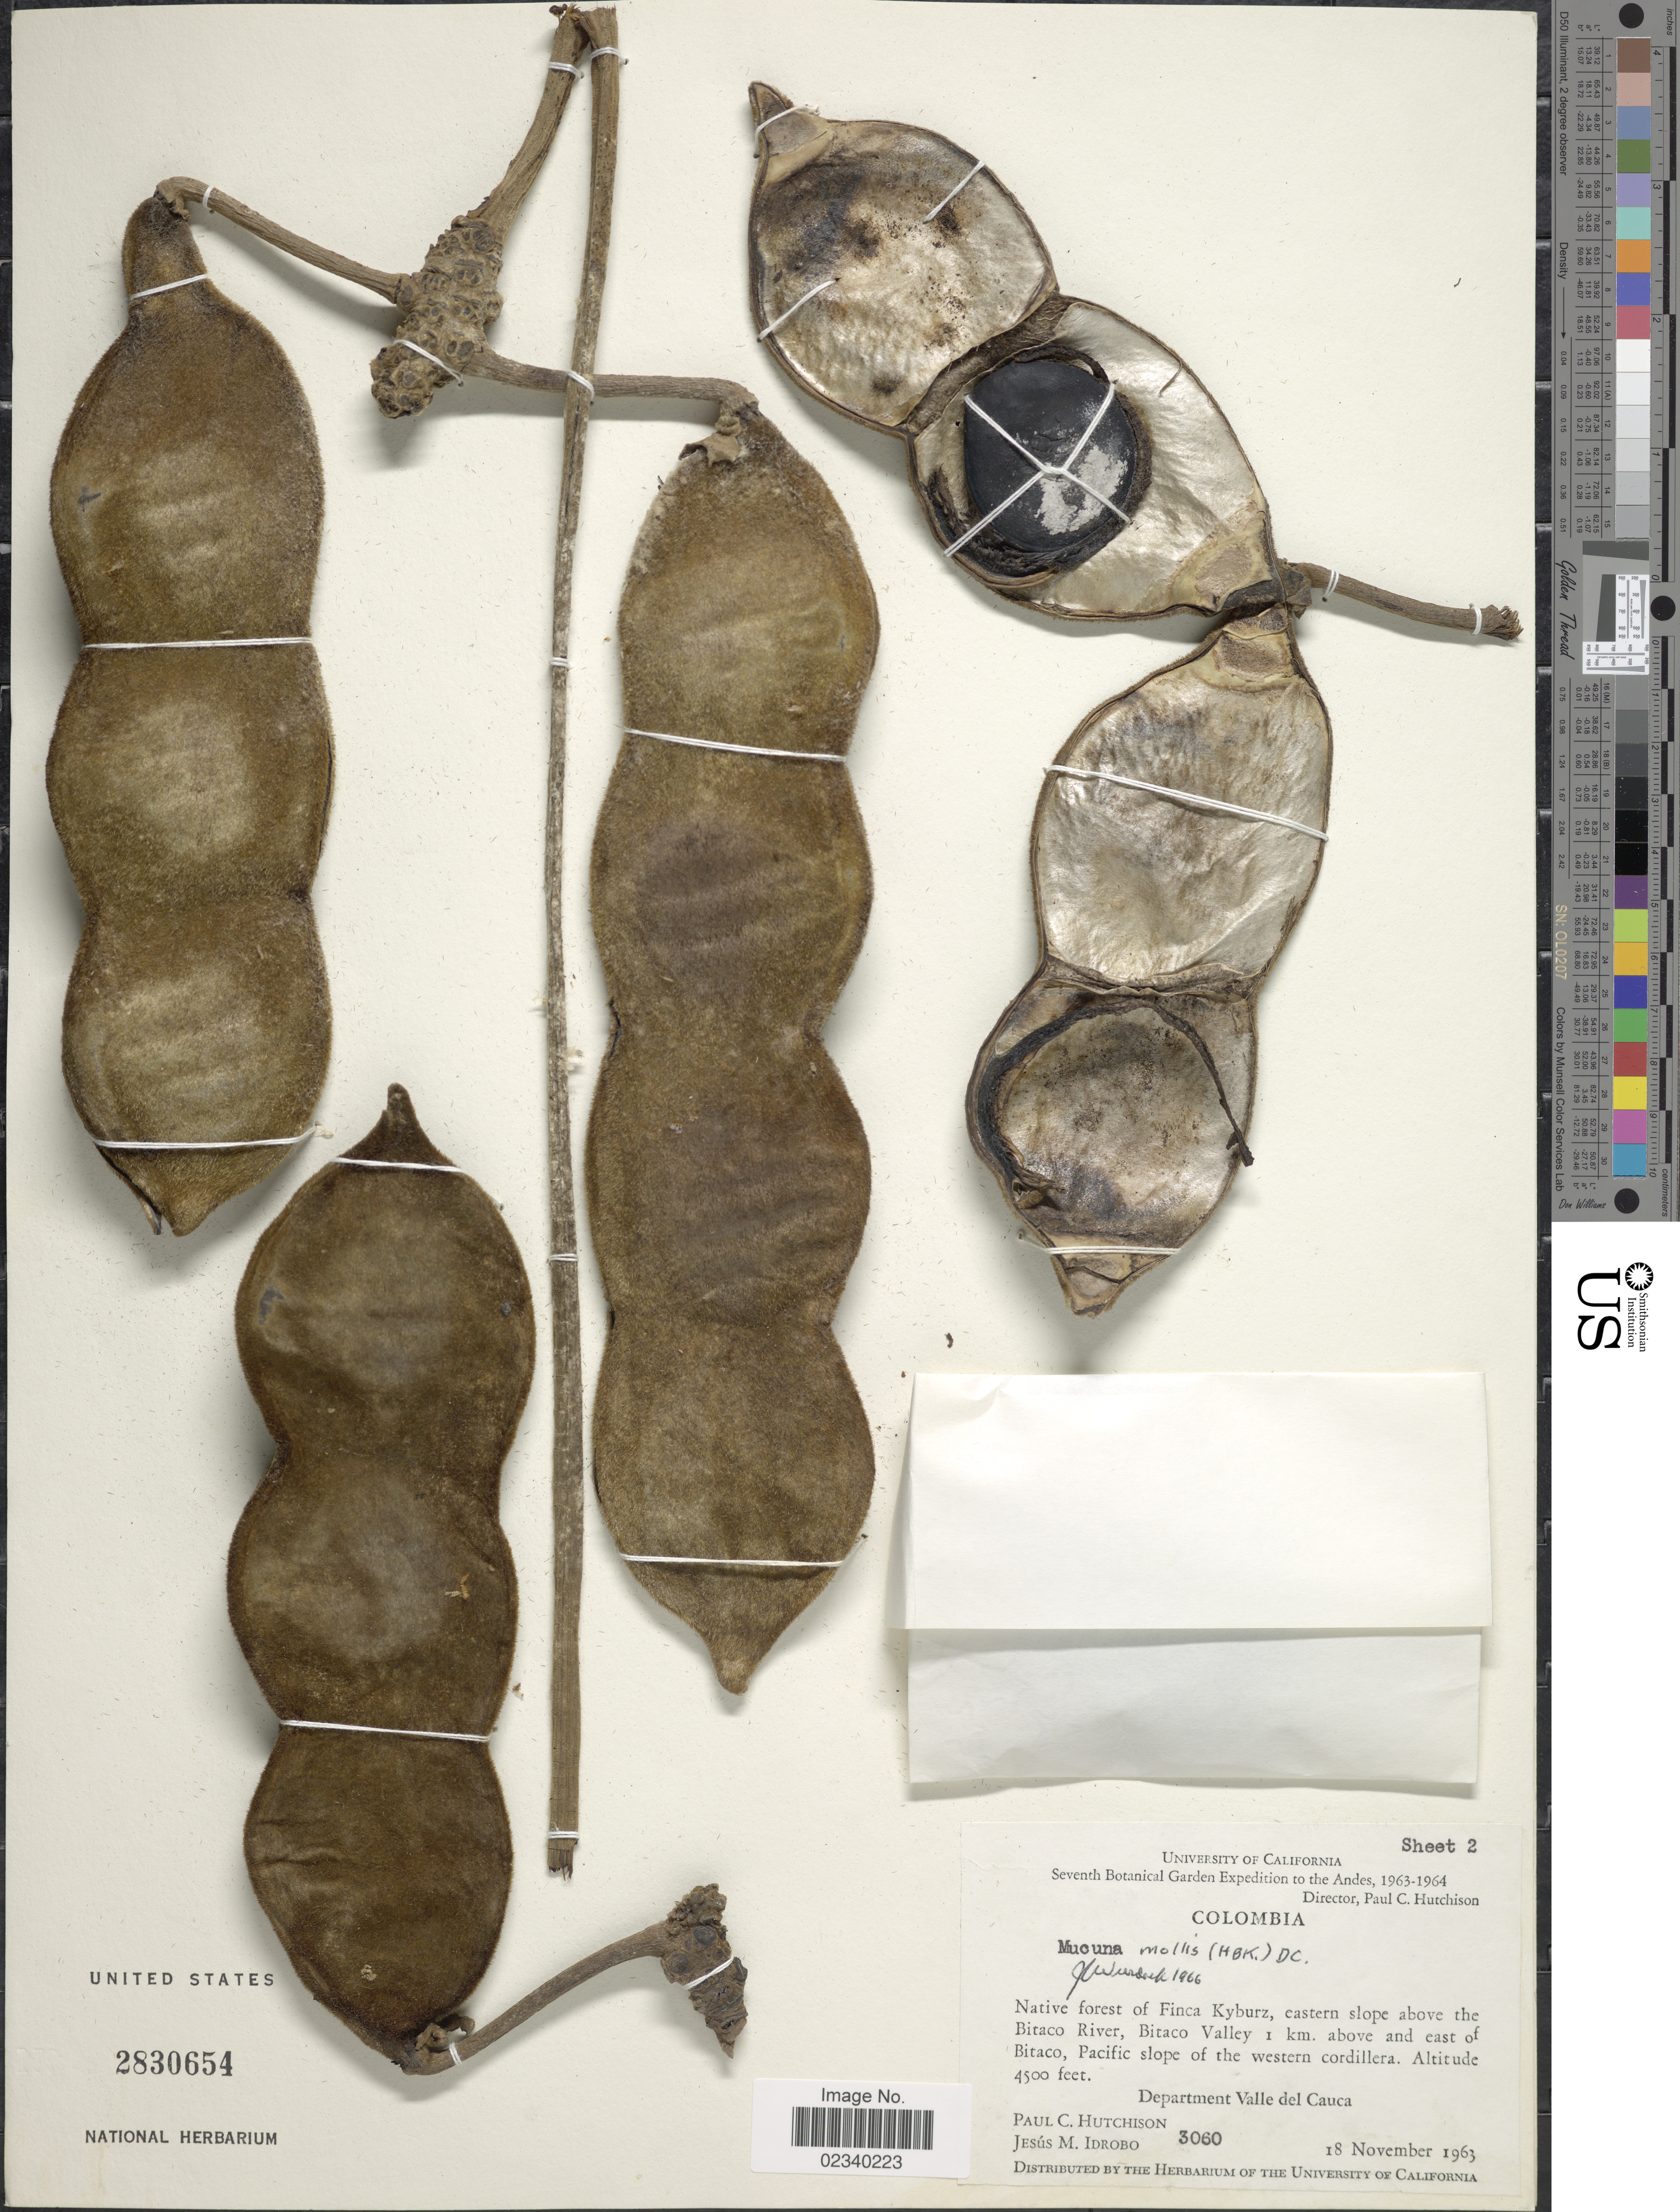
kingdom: Plantae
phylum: Tracheophyta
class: Magnoliopsida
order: Fabales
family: Fabaceae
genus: Mucuna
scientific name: Mucuna mollis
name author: (Kunth) DC.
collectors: P. C. Hutchison & J. M. Idrobo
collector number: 3060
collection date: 1963-11-18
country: Colombia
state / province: Valle del Cauca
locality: Native forest of Finca Kyburz, eastern slope above the Bitaco River, Bitaco Valley 1 km. above and east of Bitaco, Pacific slope of the western cordillera. Department Valle Del Cauca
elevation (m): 1372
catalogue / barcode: US 2830654